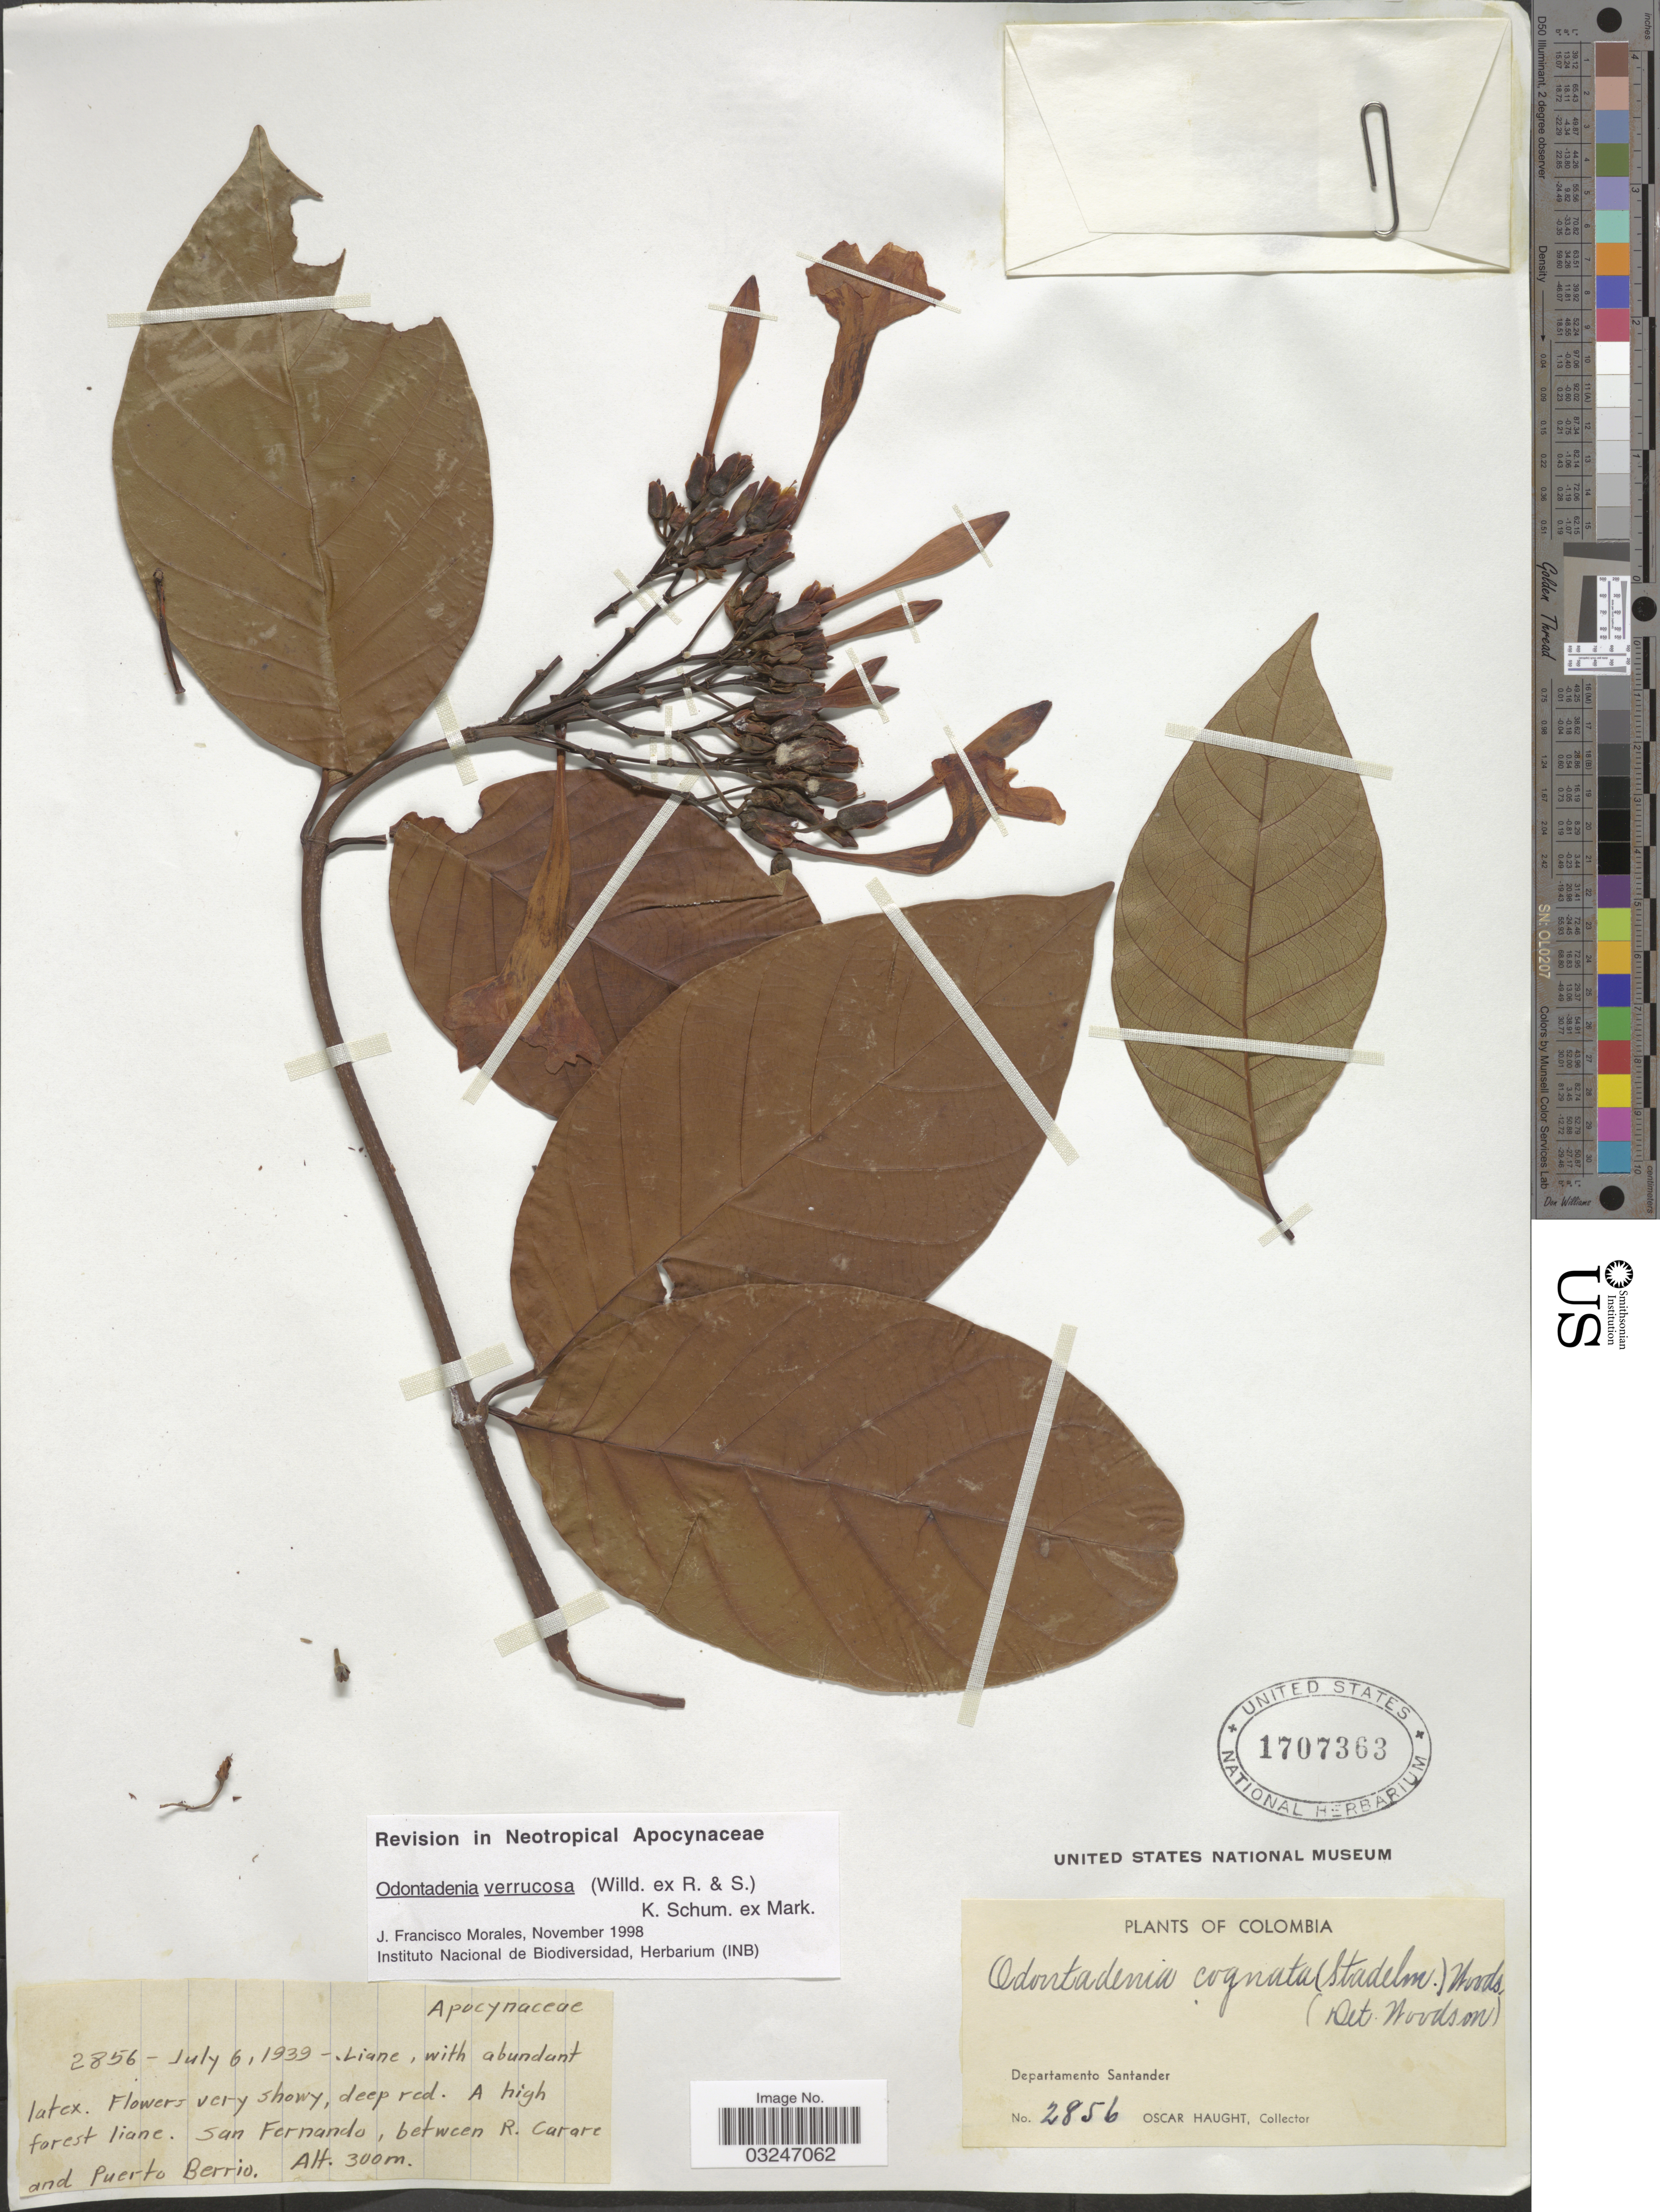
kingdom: Plantae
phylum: Tracheophyta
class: Magnoliopsida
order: Gentianales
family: Apocynaceae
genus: Odontadenia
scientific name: Odontadenia verrucosa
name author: (Willd. ex Roem. & Schult.) K. Schum. ex Markgr.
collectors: O. L. Haught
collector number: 2856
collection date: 1939-07-06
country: Colombia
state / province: Santander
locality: San Fernando, between R. Carare and Puerto Berrio.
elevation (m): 300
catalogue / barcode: US 1707363